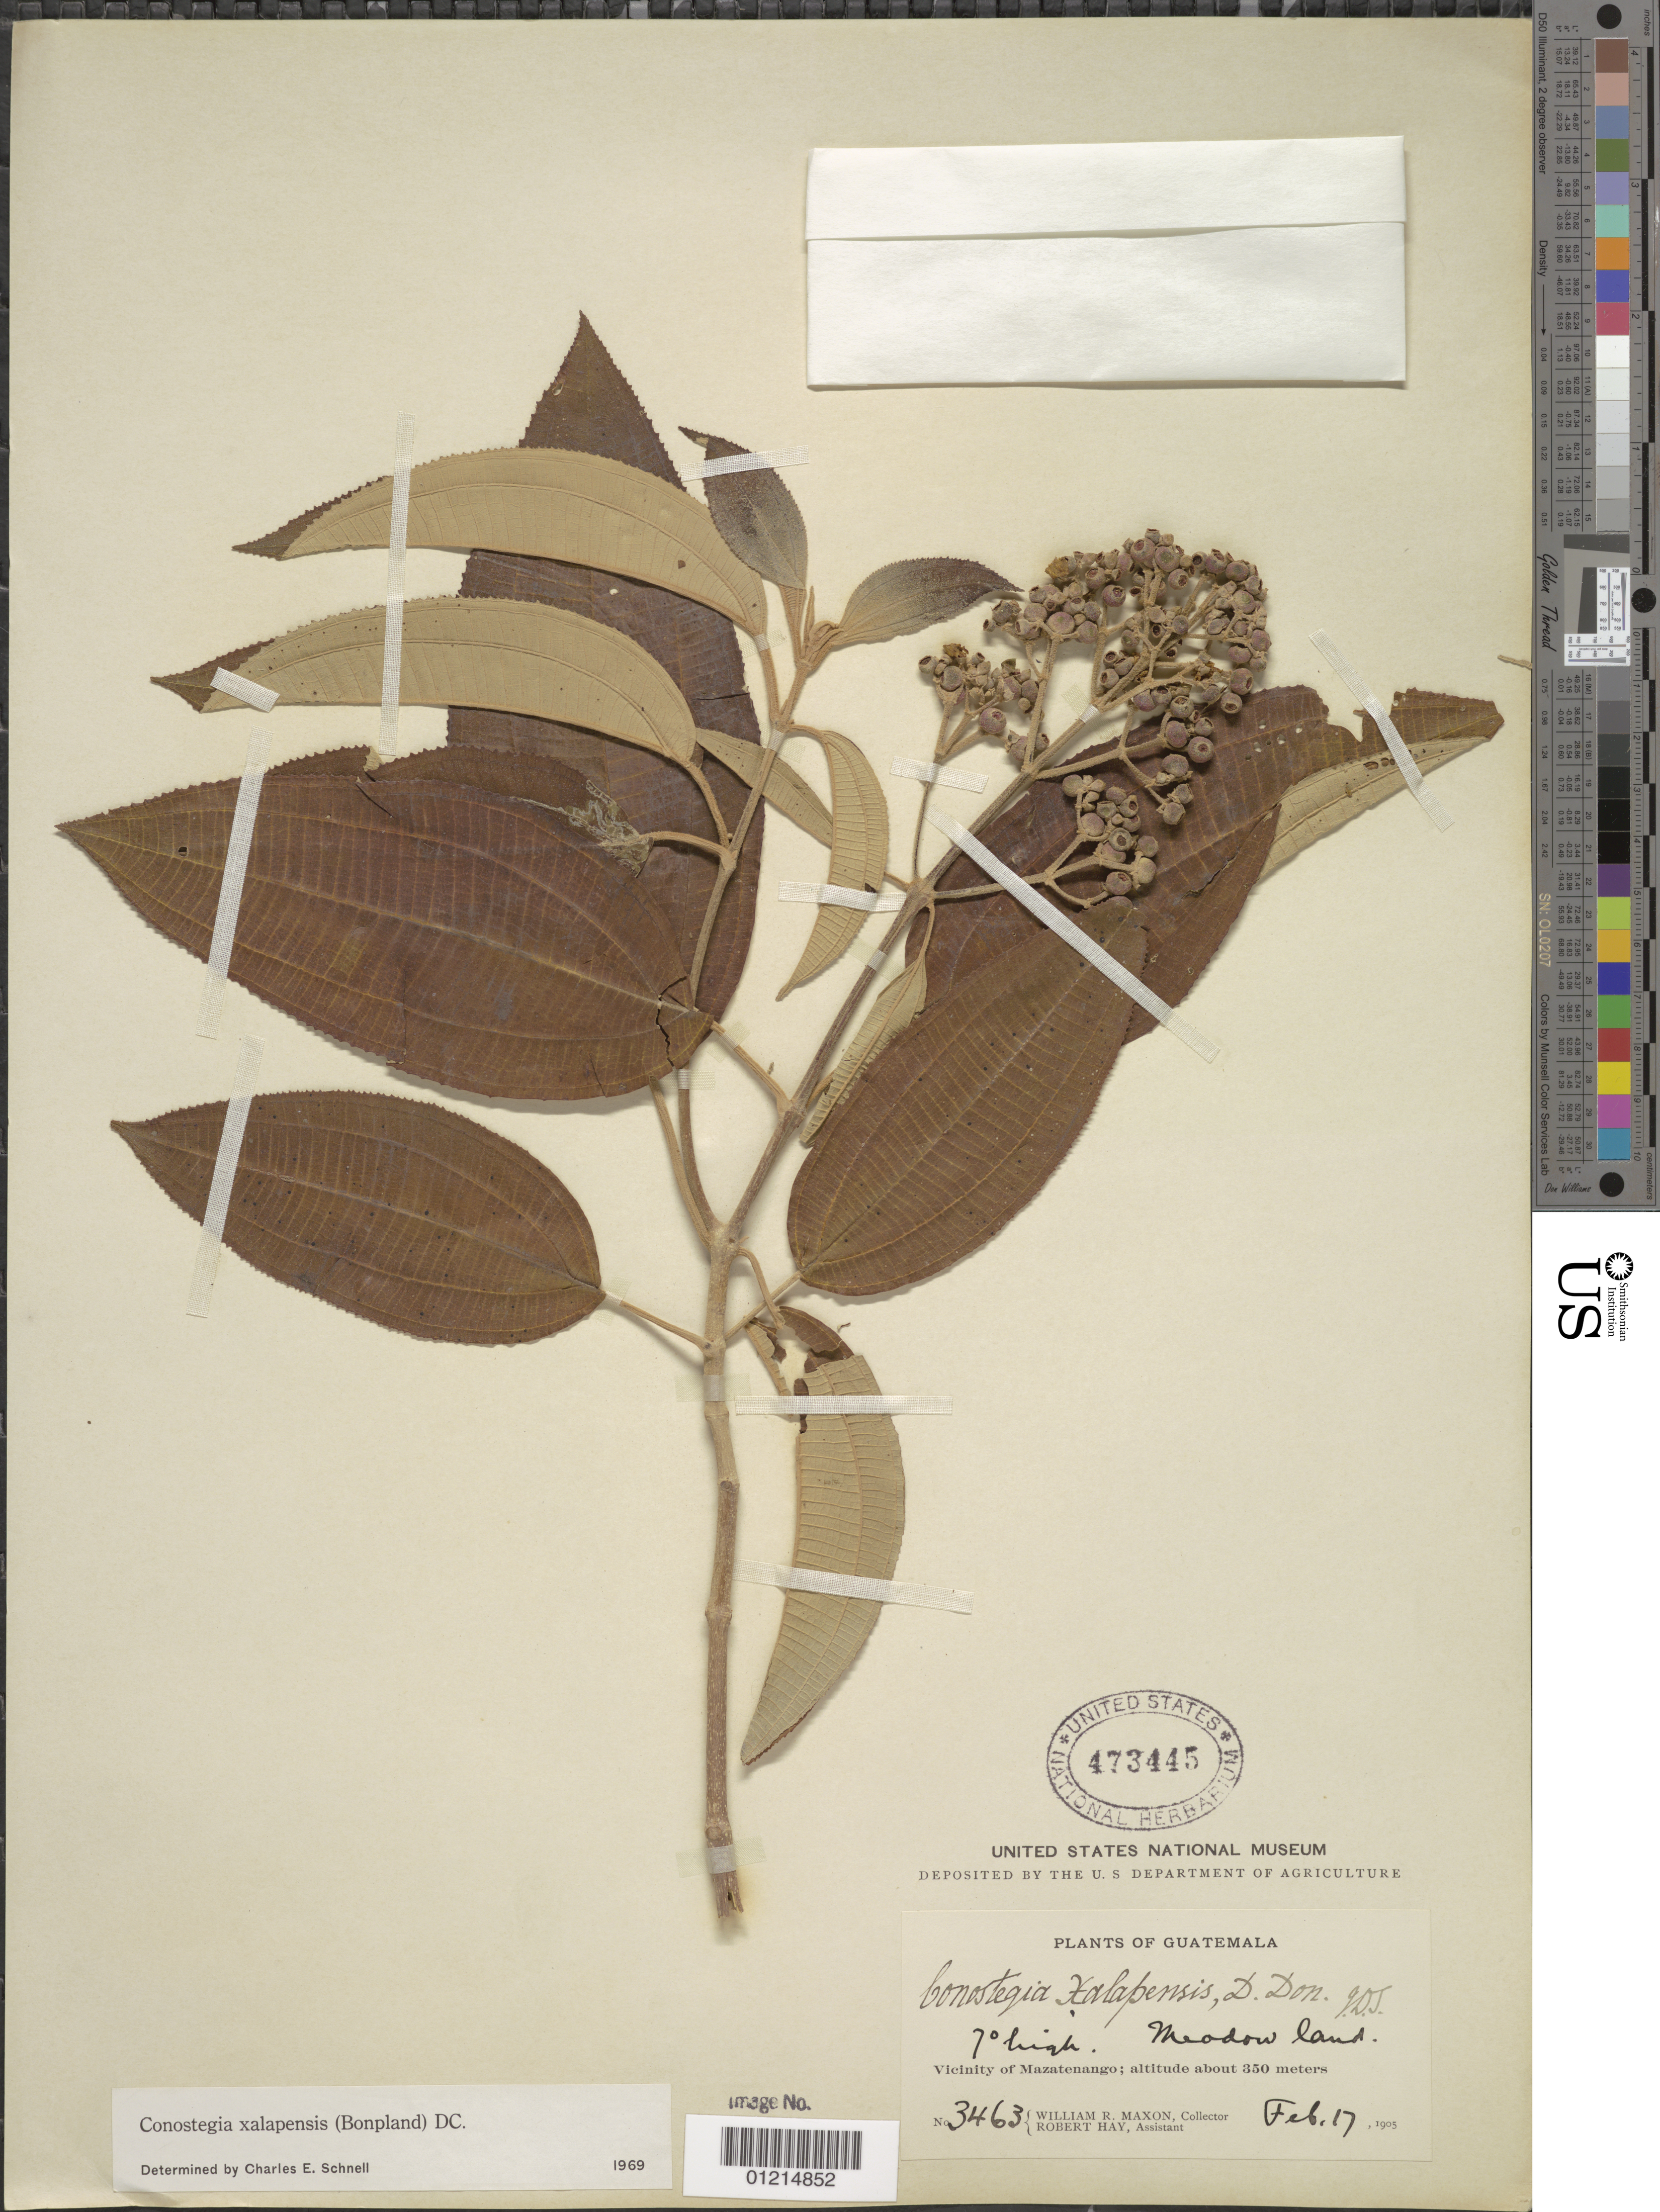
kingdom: Plantae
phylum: Tracheophyta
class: Magnoliopsida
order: Myrtales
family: Melastomataceae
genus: Conostegia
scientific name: Conostegia quadrangularis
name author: Schltdl. ex Steud.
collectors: W. R. Maxon & R. Hay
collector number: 3463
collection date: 1905-02-17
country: Guatemala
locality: Vicinity of Mazatenango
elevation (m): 350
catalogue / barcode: US 473445